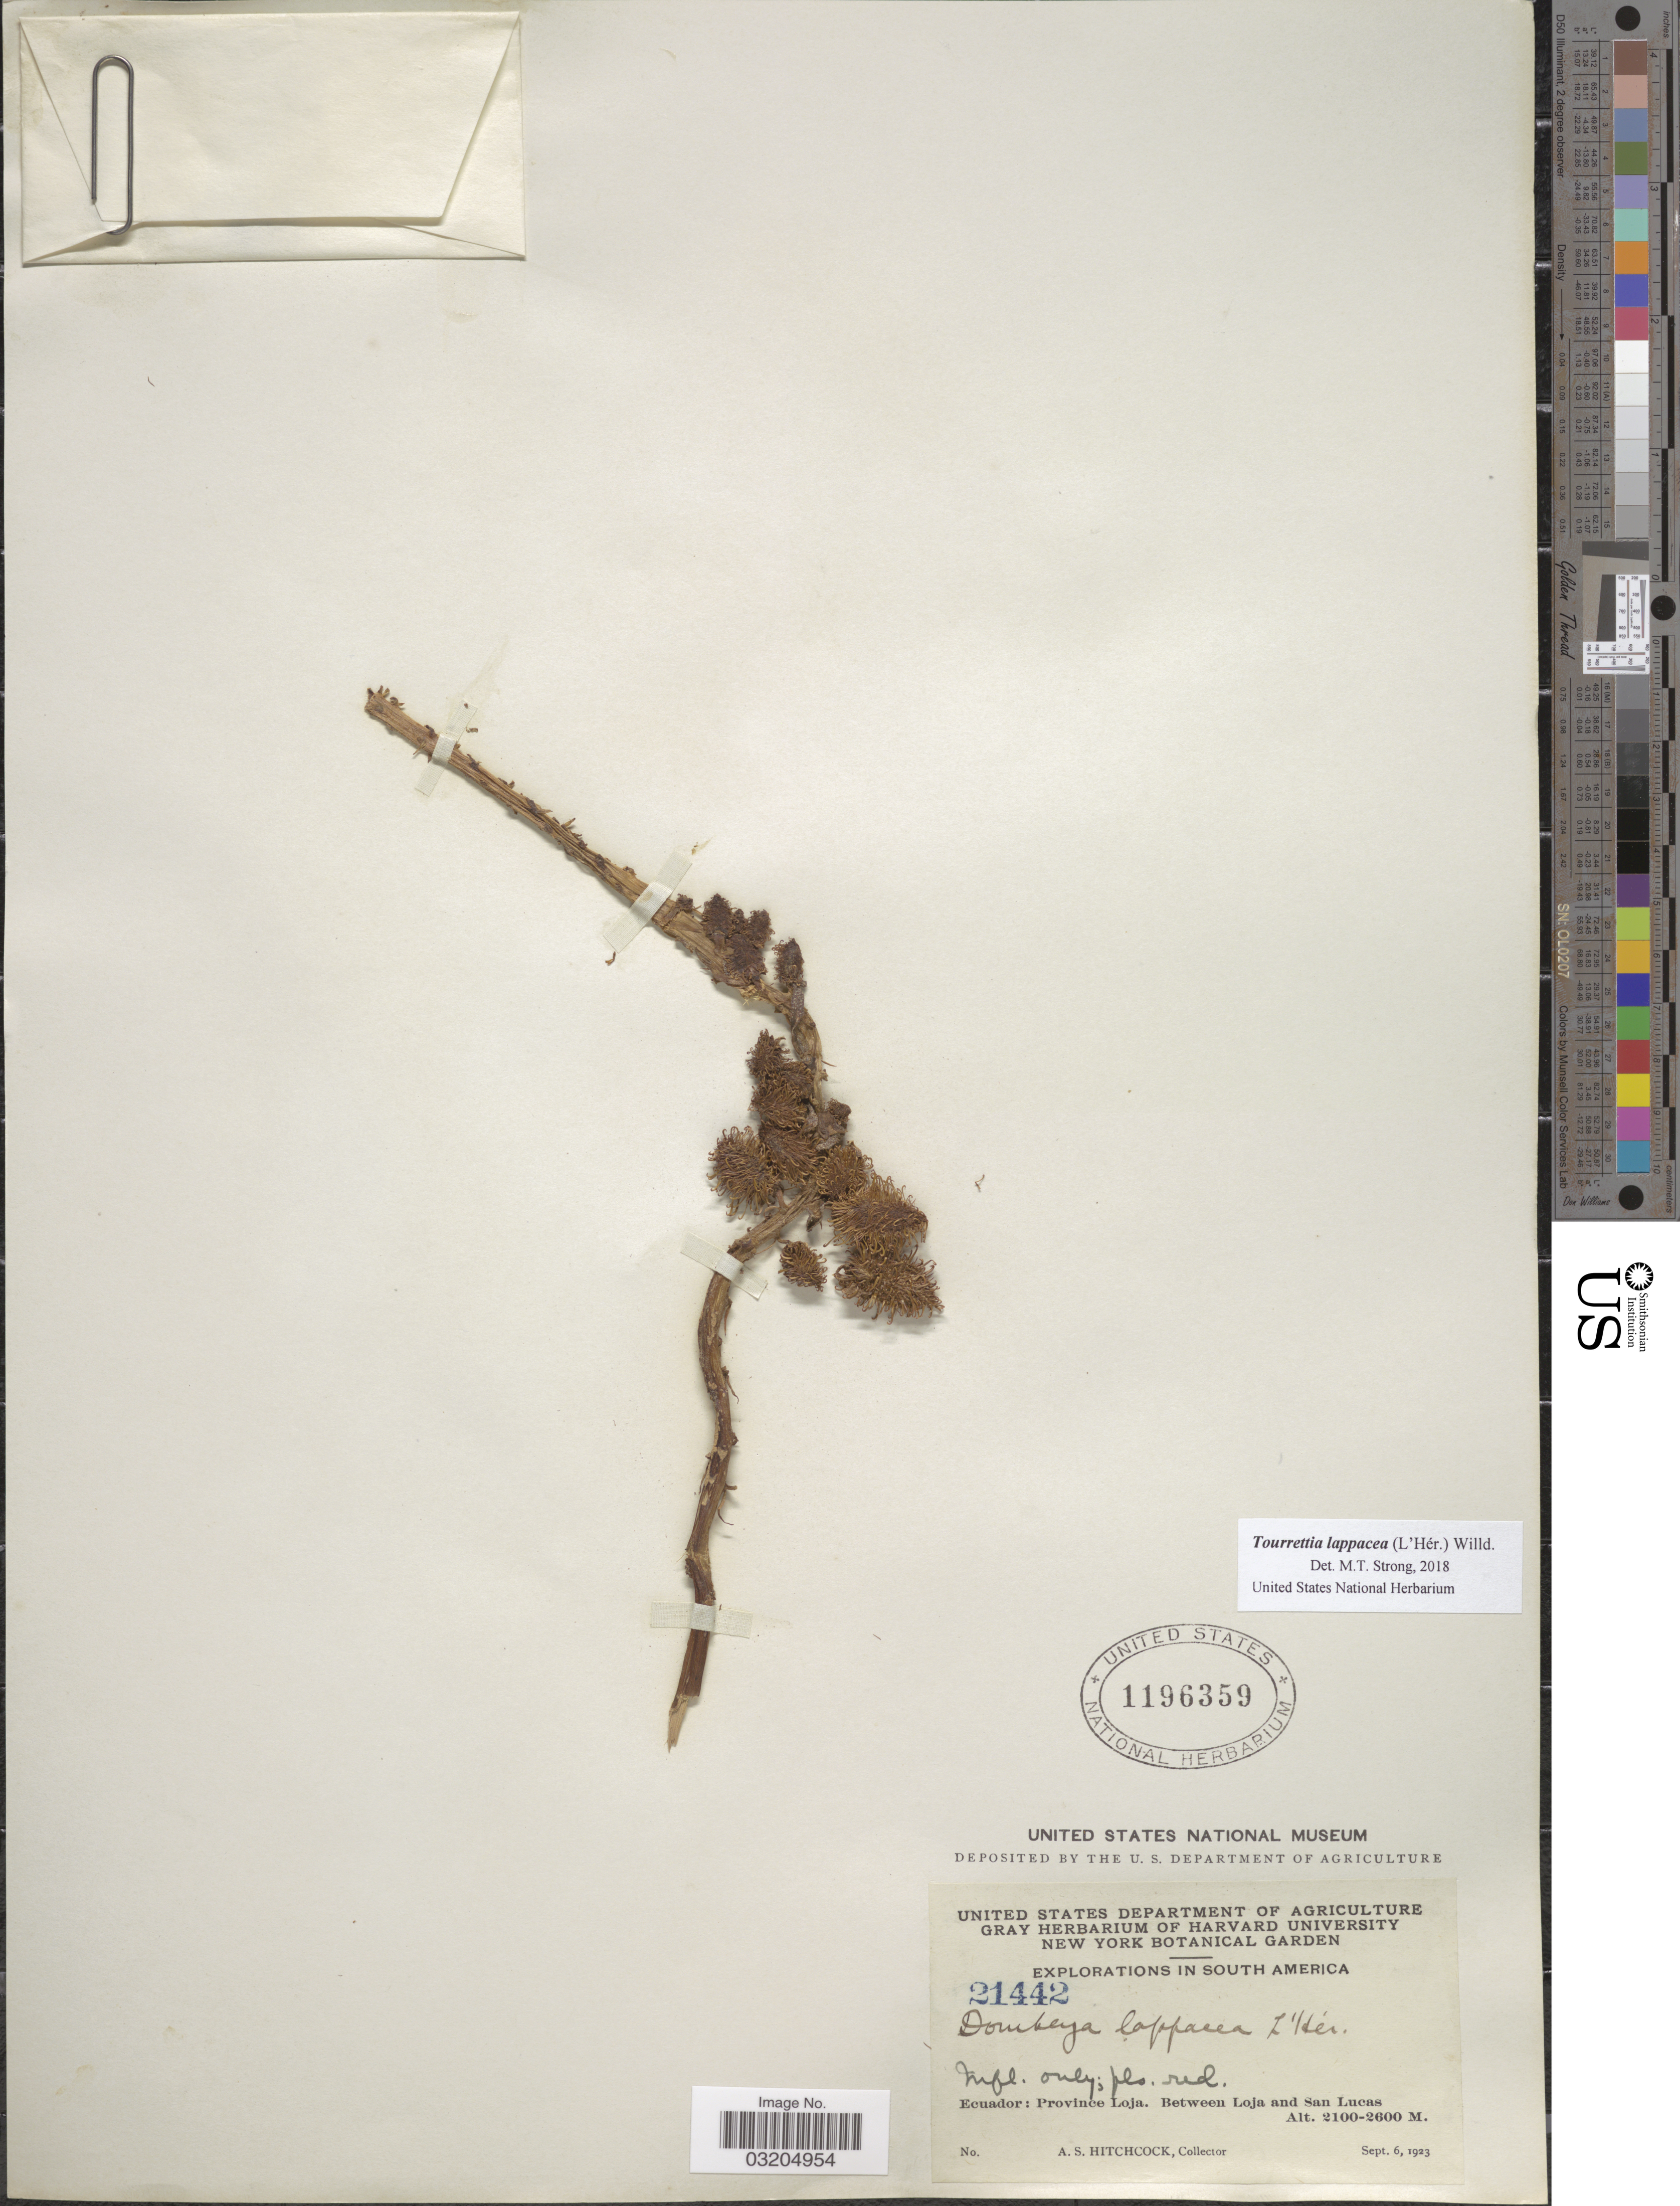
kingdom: Plantae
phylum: Tracheophyta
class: Magnoliopsida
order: Lamiales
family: Bignoniaceae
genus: Tourrettia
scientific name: Tourrettia lappacea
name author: (L'Hér.) Willd.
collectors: A. S. Hitchcock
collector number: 21442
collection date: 1923-09-06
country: Ecuador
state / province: Loja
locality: Between Loja and San Lucas.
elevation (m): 2100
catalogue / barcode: US 1196359